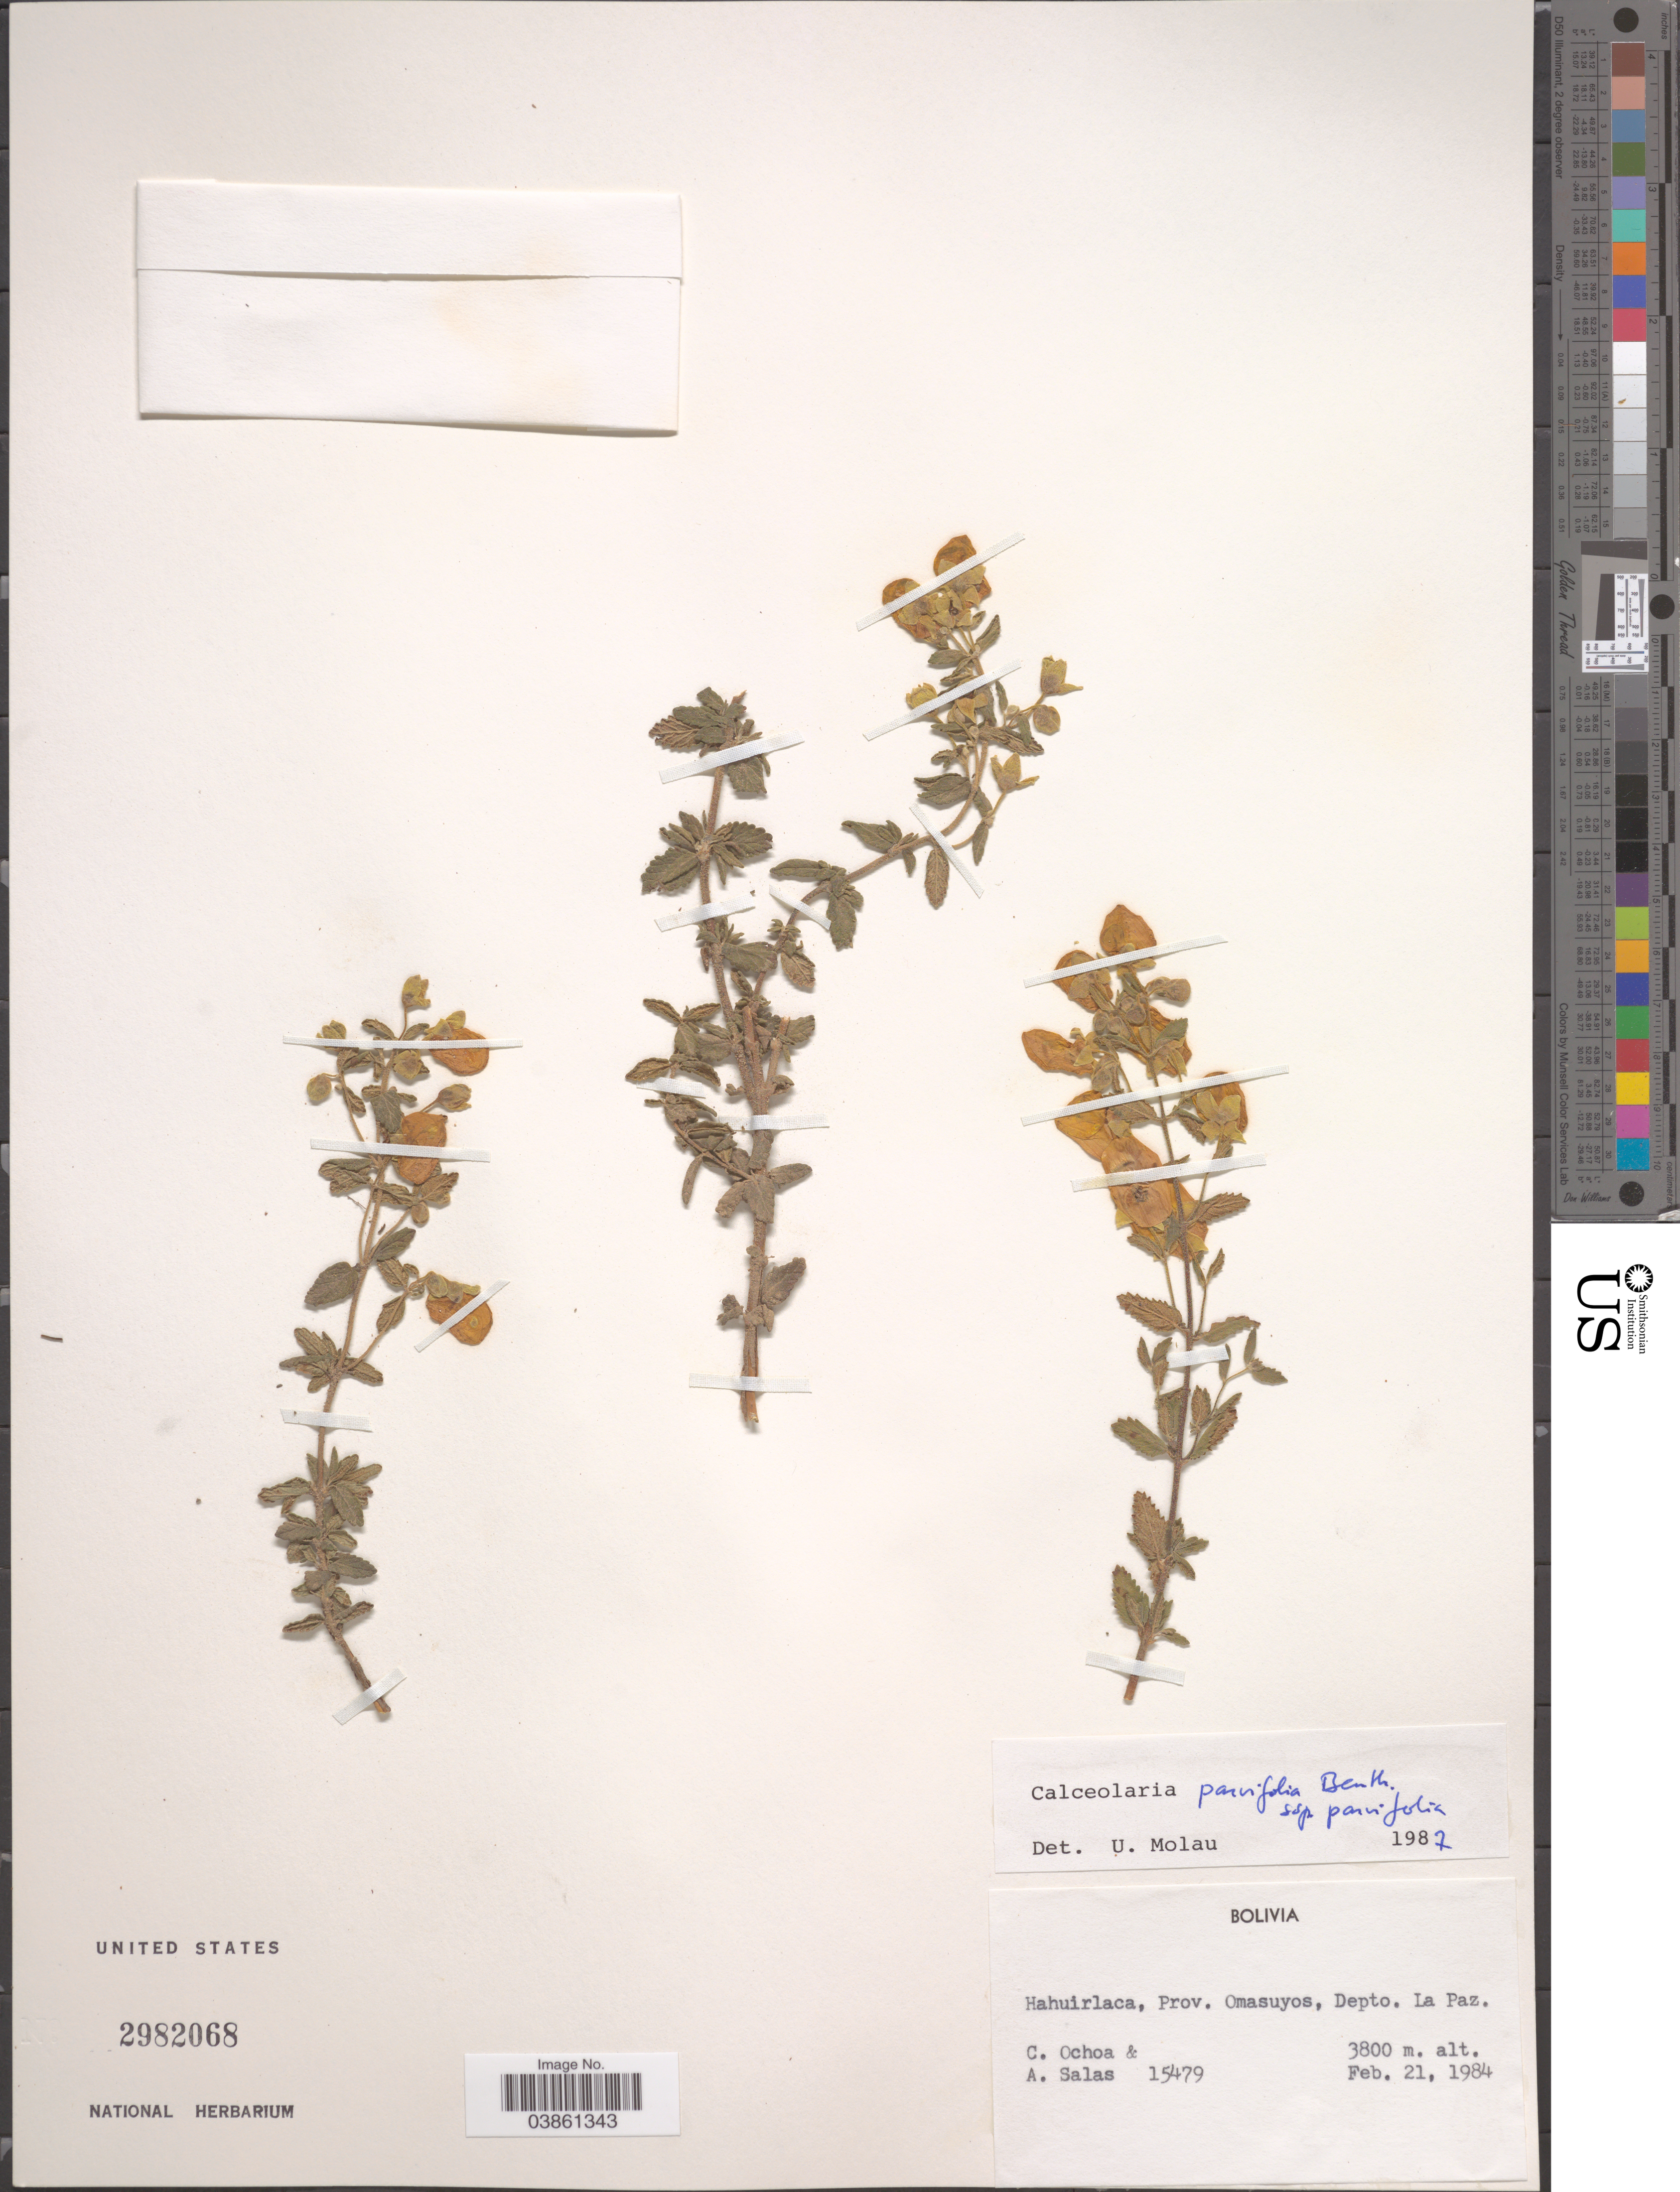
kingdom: Plantae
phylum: Tracheophyta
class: Magnoliopsida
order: Lamiales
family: Calceolariaceae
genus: Calceolaria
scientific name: Calceolaria parvifolia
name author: Wedd.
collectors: C. Ochoa & A. Salas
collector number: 15479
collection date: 1984-02-21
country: Bolivia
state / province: La Paz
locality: Hahuirlaca, Prov. Omasuyos, Depto. La Paz.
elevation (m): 3800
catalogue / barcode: US 2982068